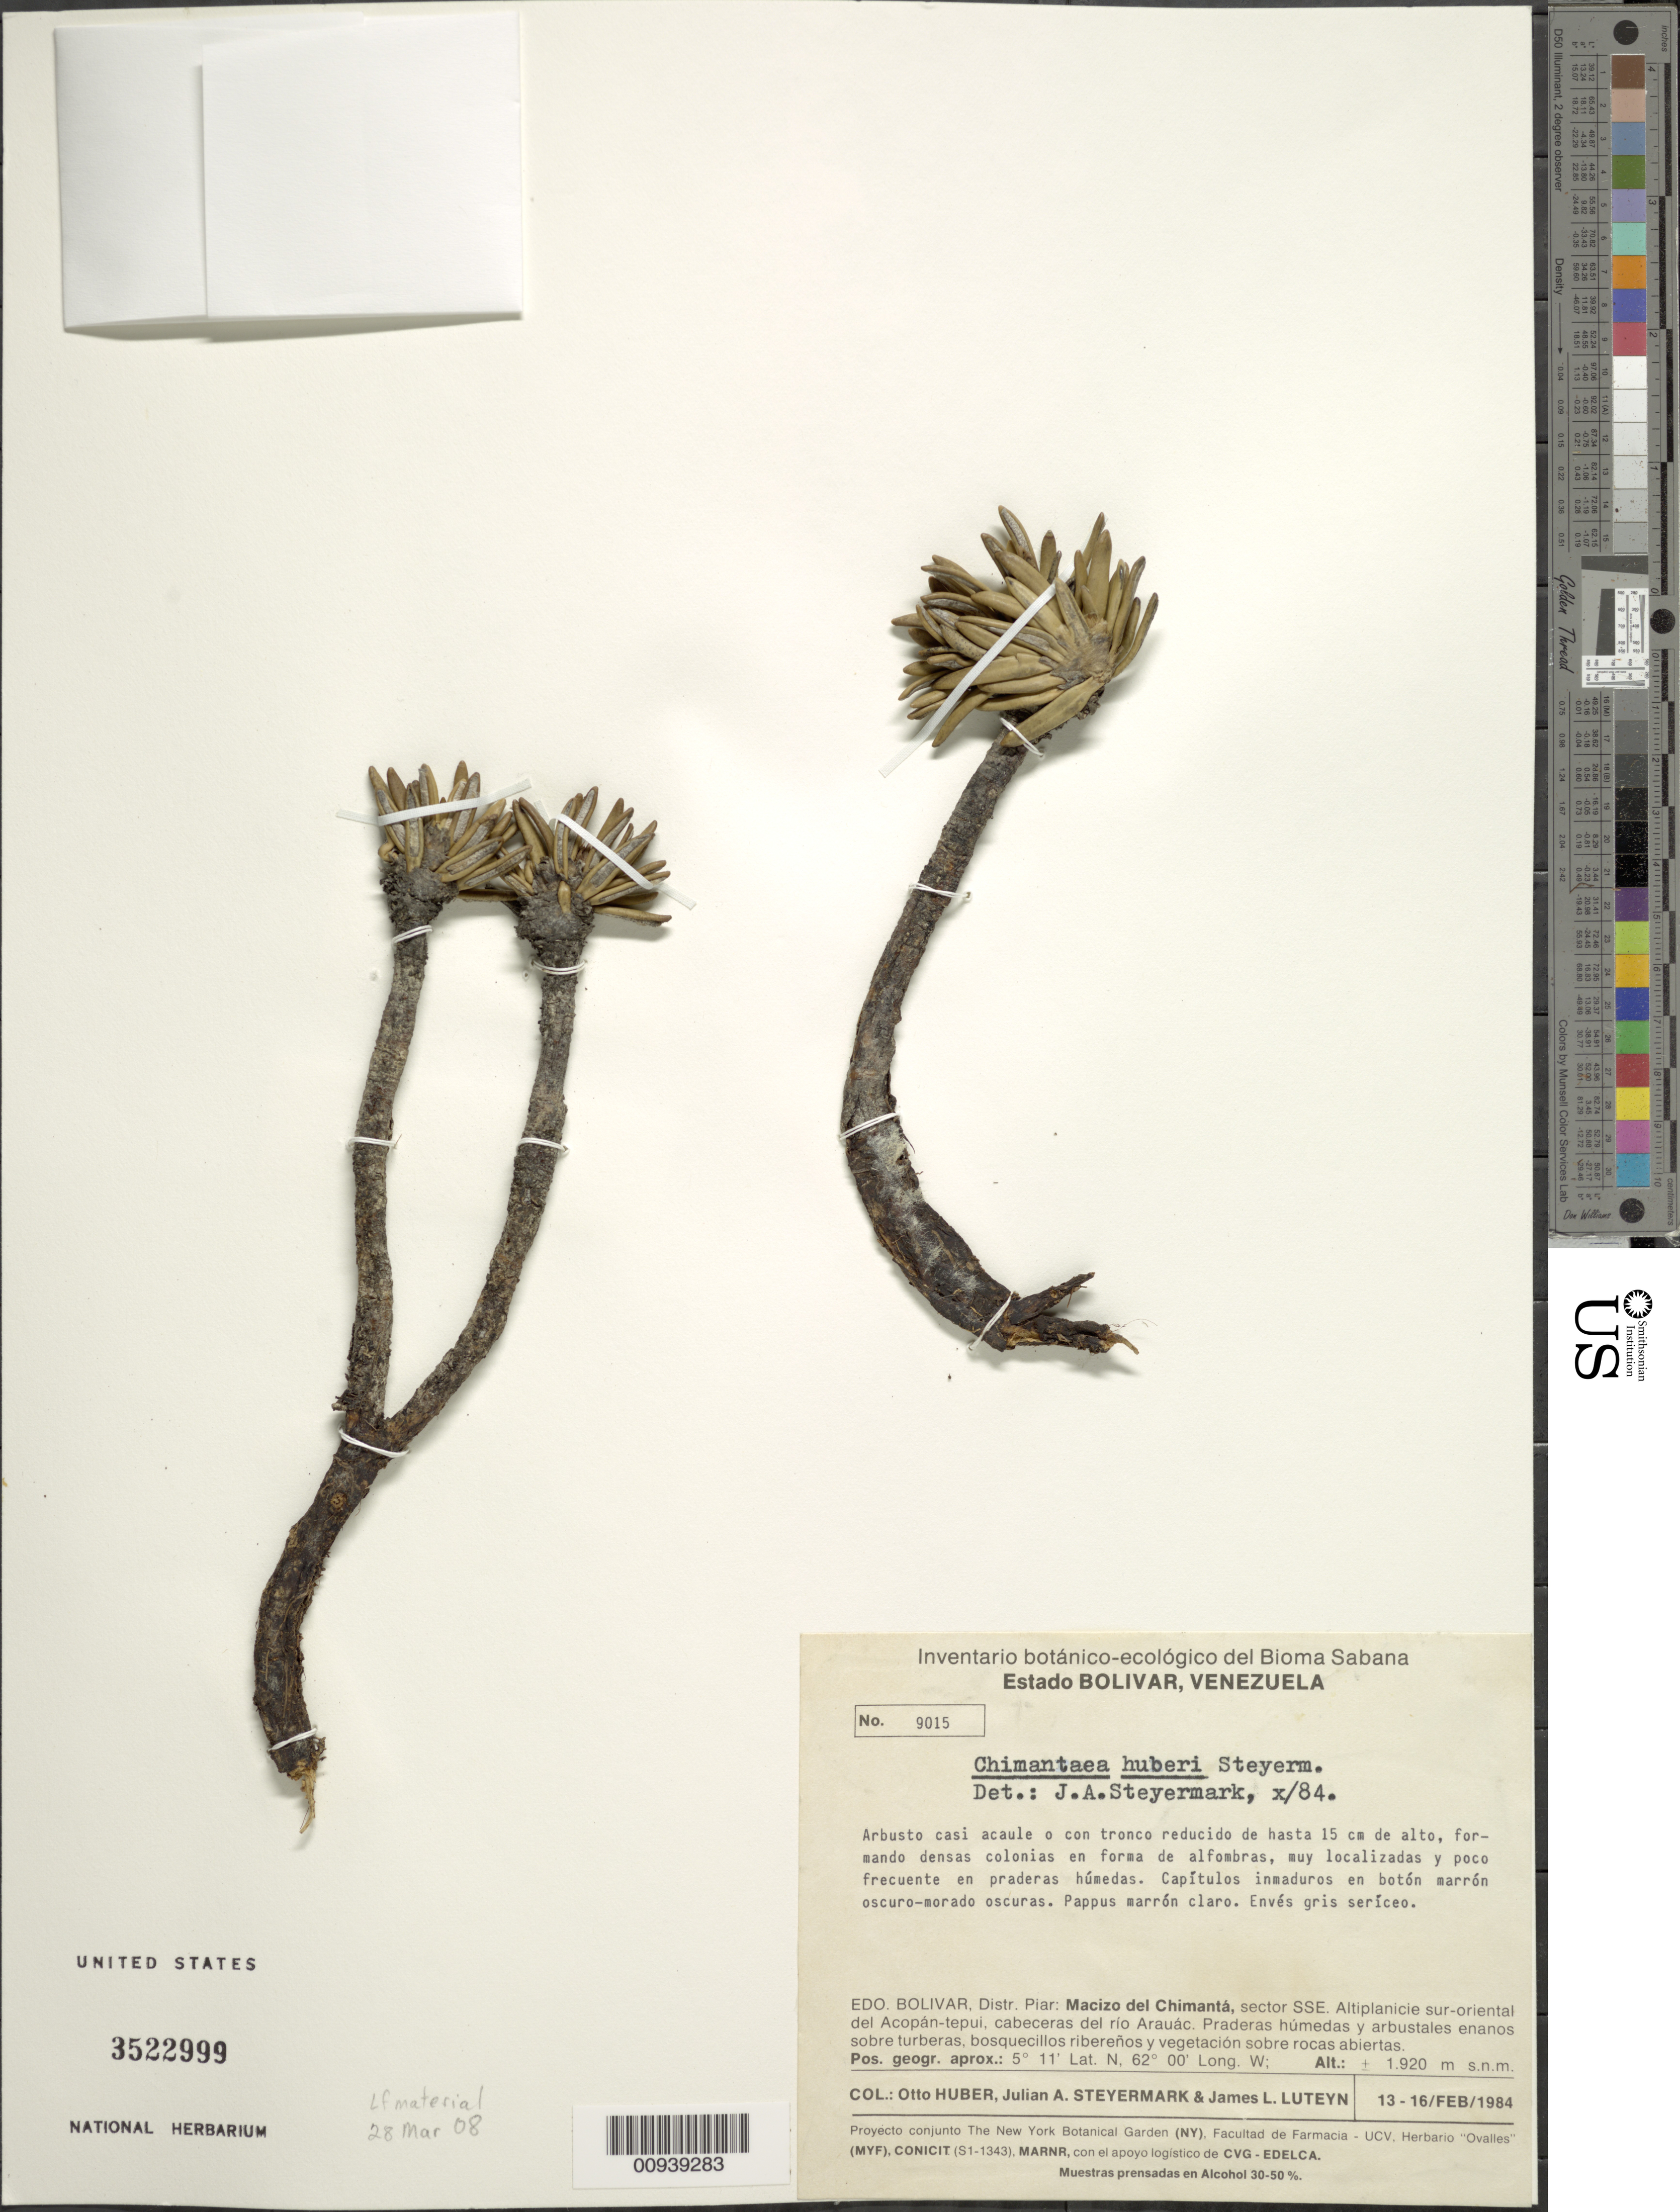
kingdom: Plantae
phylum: Tracheophyta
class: Magnoliopsida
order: Asterales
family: Asteraceae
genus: Chimantaea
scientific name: Chimantaea huberi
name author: Steyerm.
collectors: O. Huber, J. Steyermark & J. L. Luteyn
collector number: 9015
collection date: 1984-02-13/1984-02-16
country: Venezuela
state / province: Bolivar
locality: Distr. Piar: Macizo del Chimanta, sector SSE, Altiplanicie sur-oriental del Acopan-tepui, cabeceras del rio Arauac.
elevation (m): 1920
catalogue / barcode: US 3522999